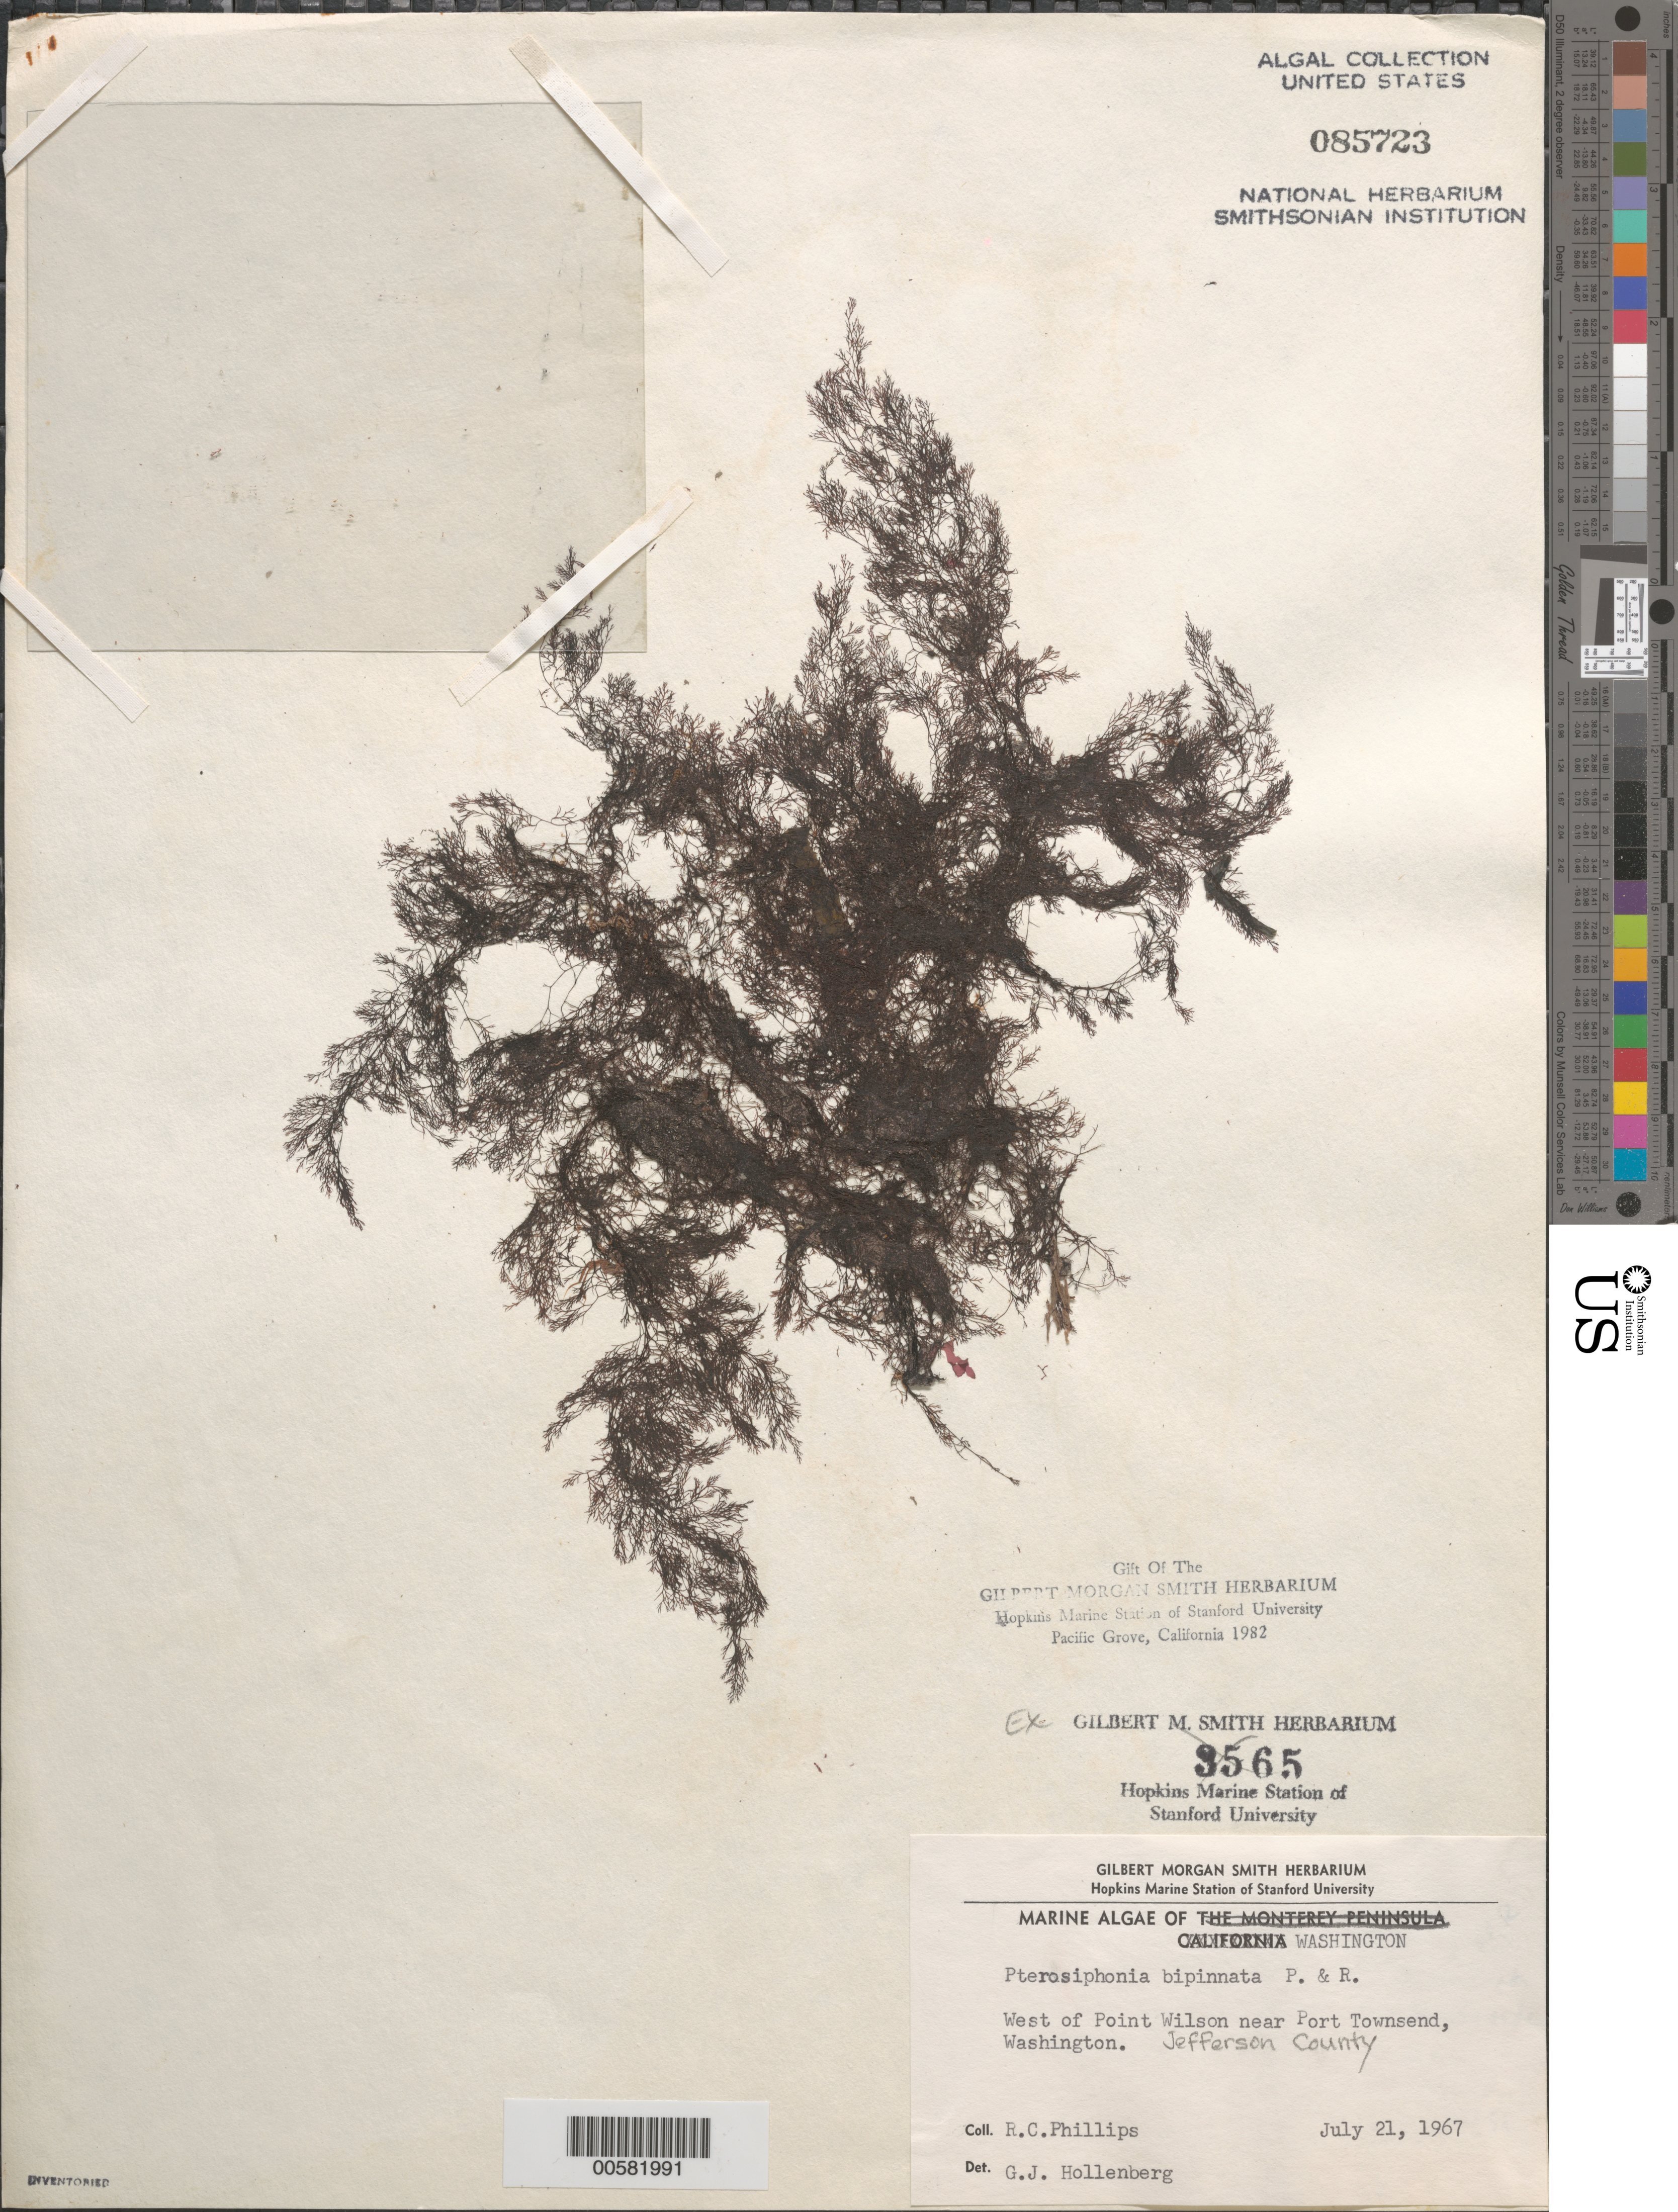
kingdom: Plantae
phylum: Rhodophyta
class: Florideophyceae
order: Ceramiales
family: Rhodomelaceae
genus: Savoiea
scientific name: Savoiea bipinnata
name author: (Postels & Rupr.) M.J. Wynne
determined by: Algae name updating Project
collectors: R. C. Phillips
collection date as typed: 21 Jul 1967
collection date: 1967-07-21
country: United States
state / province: Washington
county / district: Jefferson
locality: West of Point Wilson, near Port Townsend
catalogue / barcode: US 85723